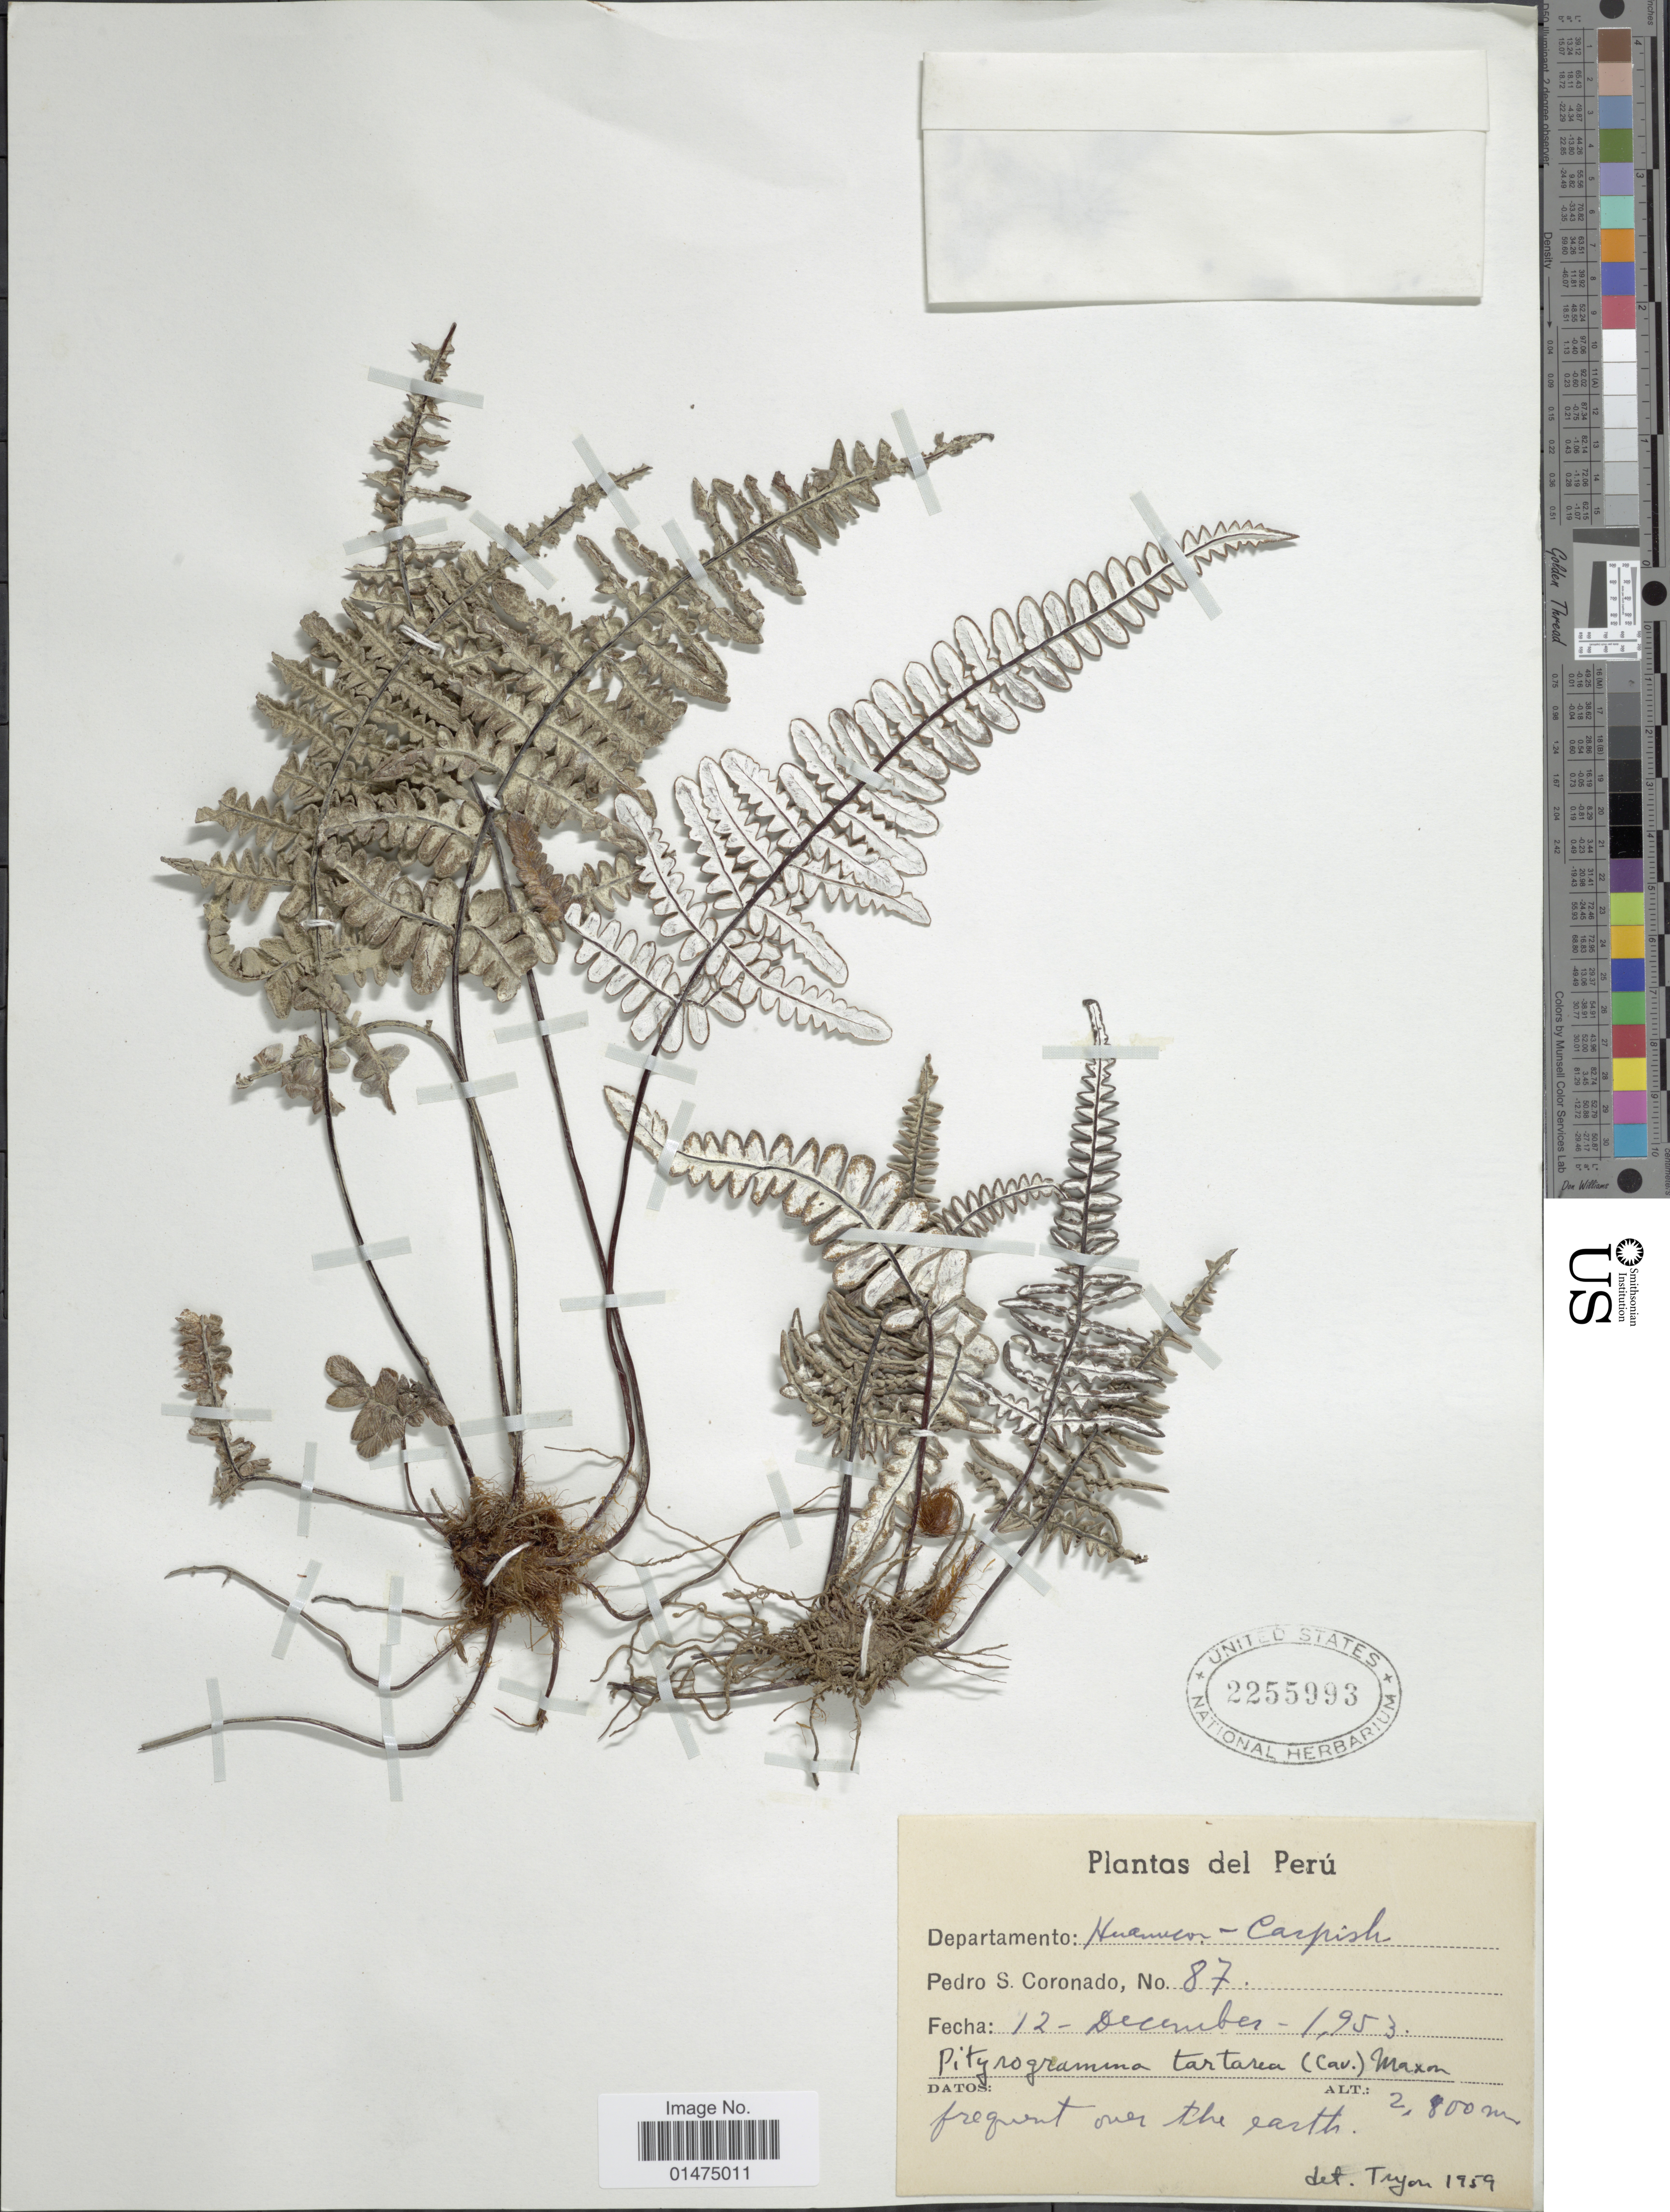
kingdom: Plantae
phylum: Tracheophyta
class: Polypodiopsida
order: Polypodiales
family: Pteridaceae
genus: Pityrogramma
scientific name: Pityrogramma ebenea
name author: (L.) Proctor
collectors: P. Coronado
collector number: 87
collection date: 1953-12-12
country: Peru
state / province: Huánuco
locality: Peru, Departamento Huanuco-Carpish.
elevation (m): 2800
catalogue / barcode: US 2255993